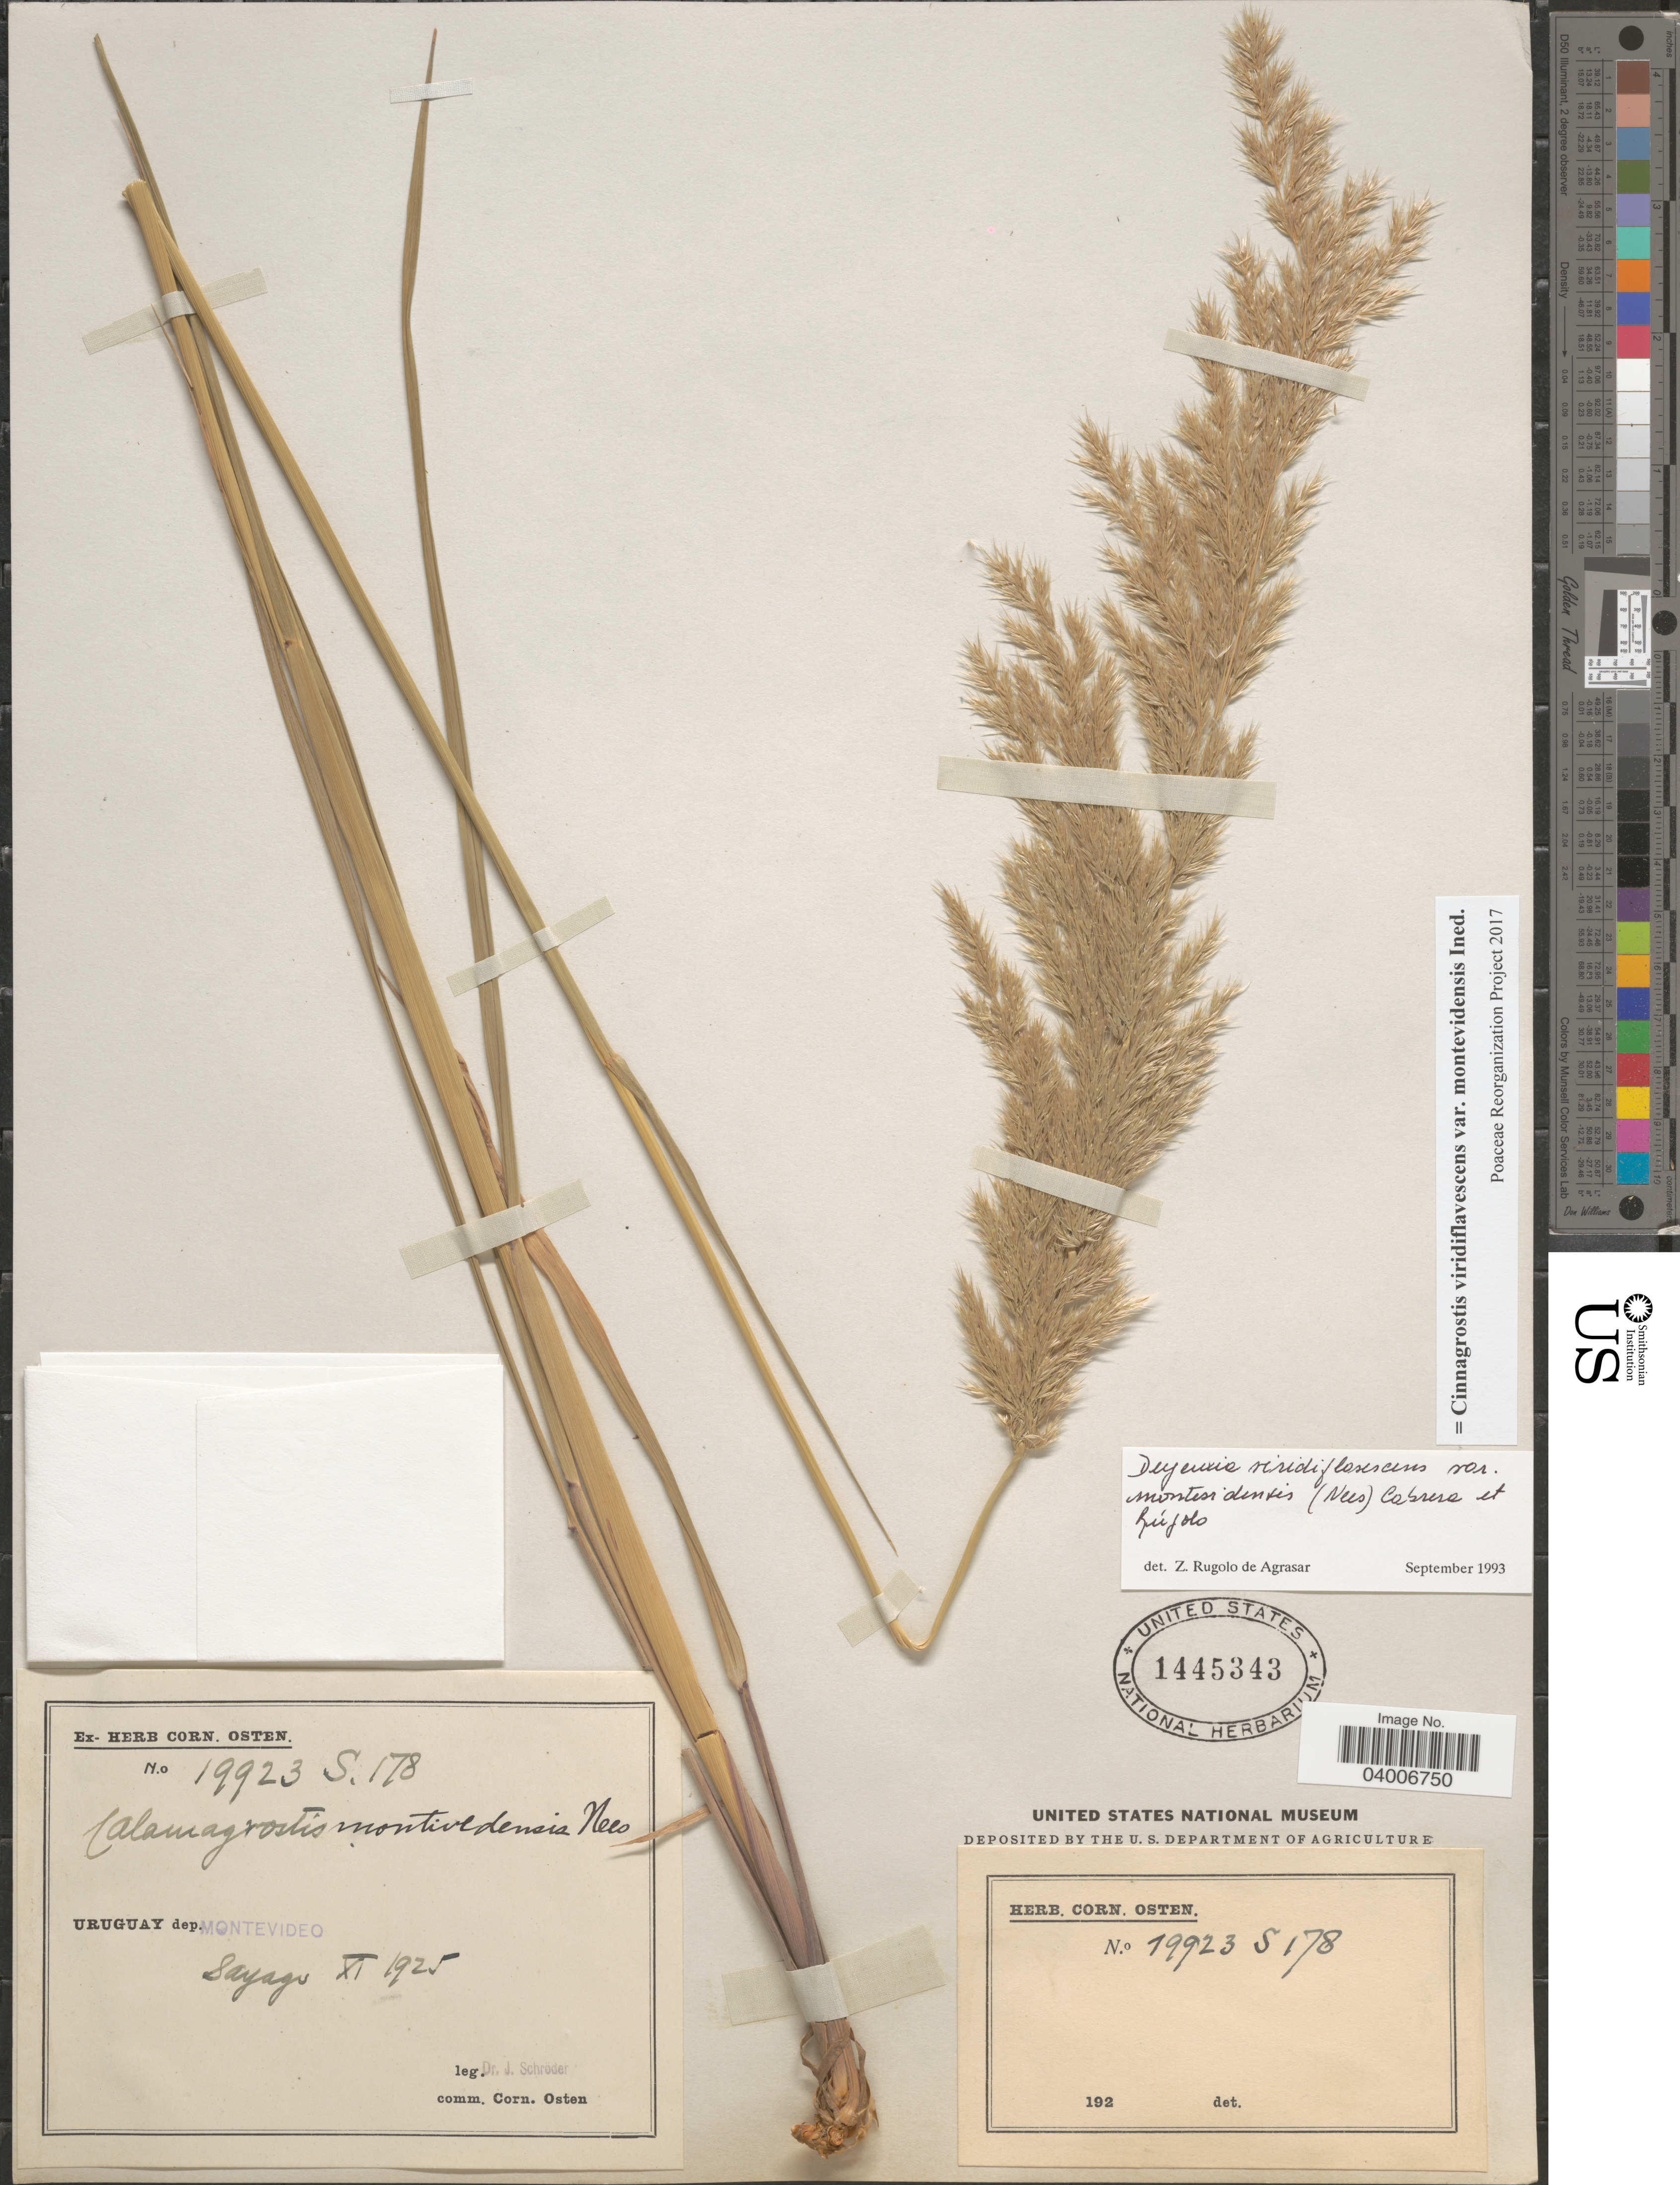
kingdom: Plantae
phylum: Tracheophyta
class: Liliopsida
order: Poales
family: Poaceae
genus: Cinnagrostis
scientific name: Cinnagrostis viridiflavescens var. montevidensis ined.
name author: (Nees) P.M. Peterson et al.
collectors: J. Schröder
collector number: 19923 S.178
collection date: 1925-11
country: Uruguay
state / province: Montevideo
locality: Dep. Montevideo.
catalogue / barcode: US 1445343